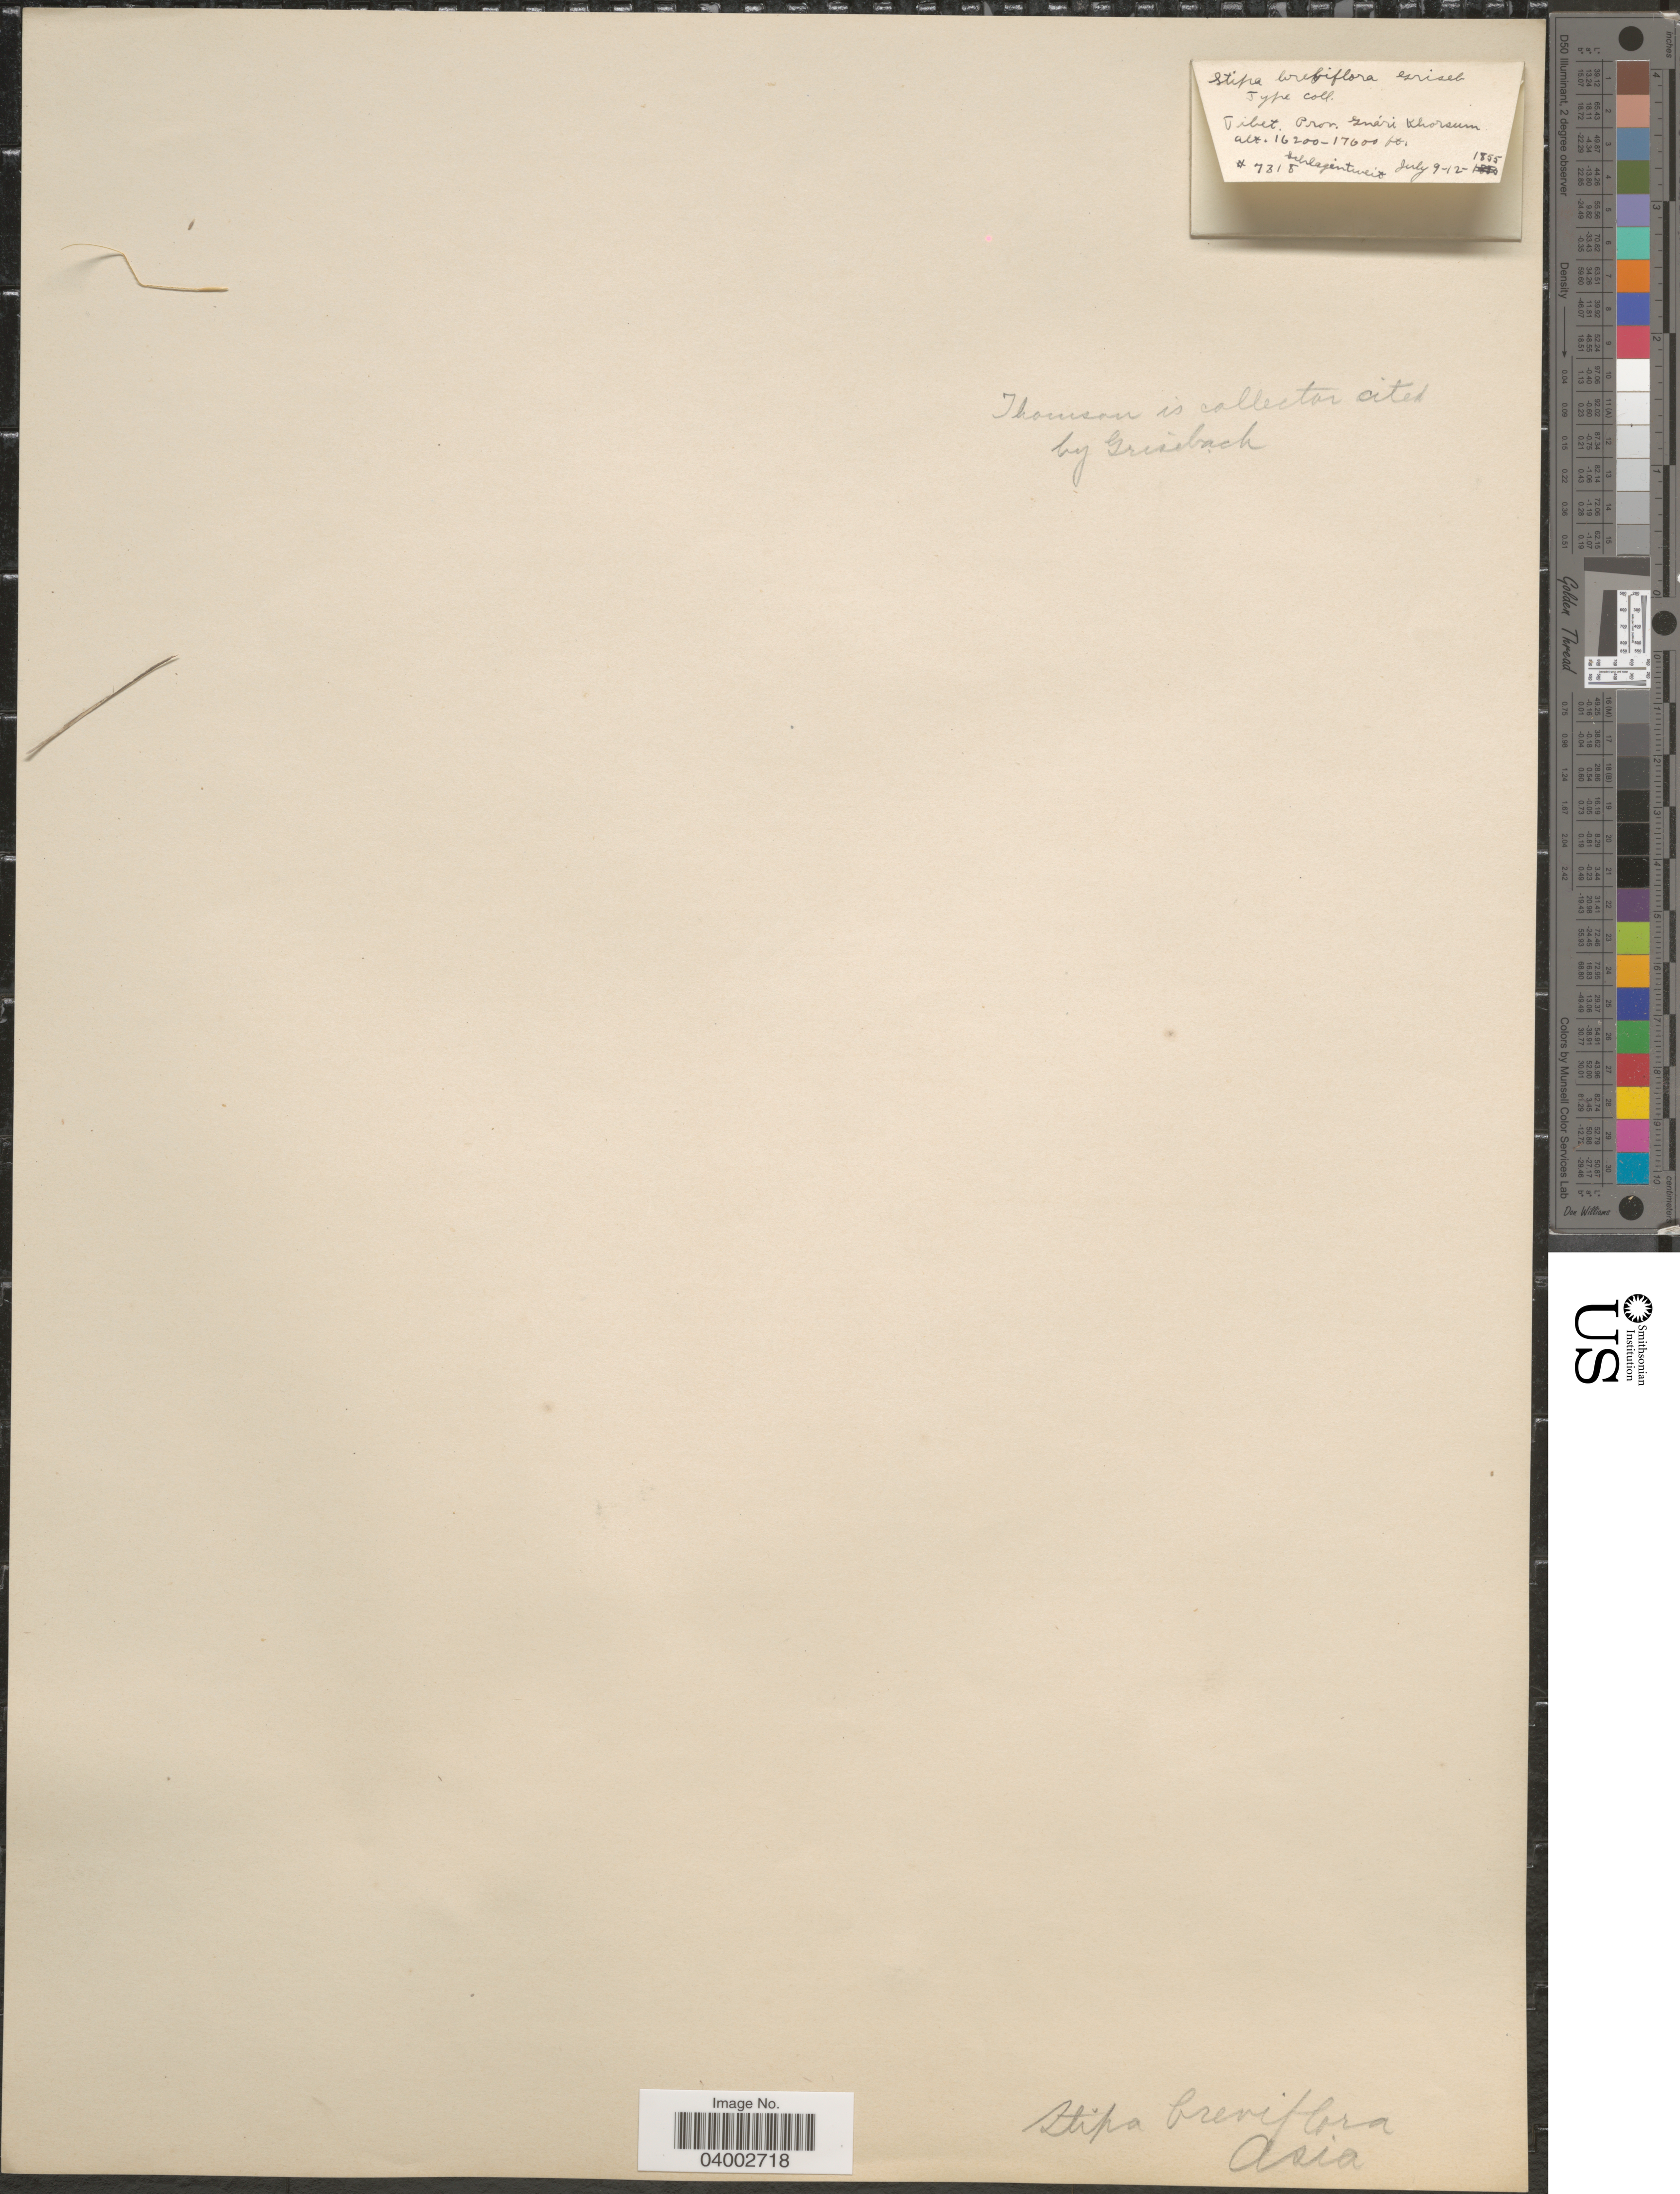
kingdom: Plantae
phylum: Tracheophyta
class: Liliopsida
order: Poales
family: Poaceae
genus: Stipa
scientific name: Stipa breviflora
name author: Griseb.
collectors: Schlagintweit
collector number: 7318*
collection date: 1855-07-09/1855-07-12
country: China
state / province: Xizang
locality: Tibet Prov. Guári Khorsum.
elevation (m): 4938